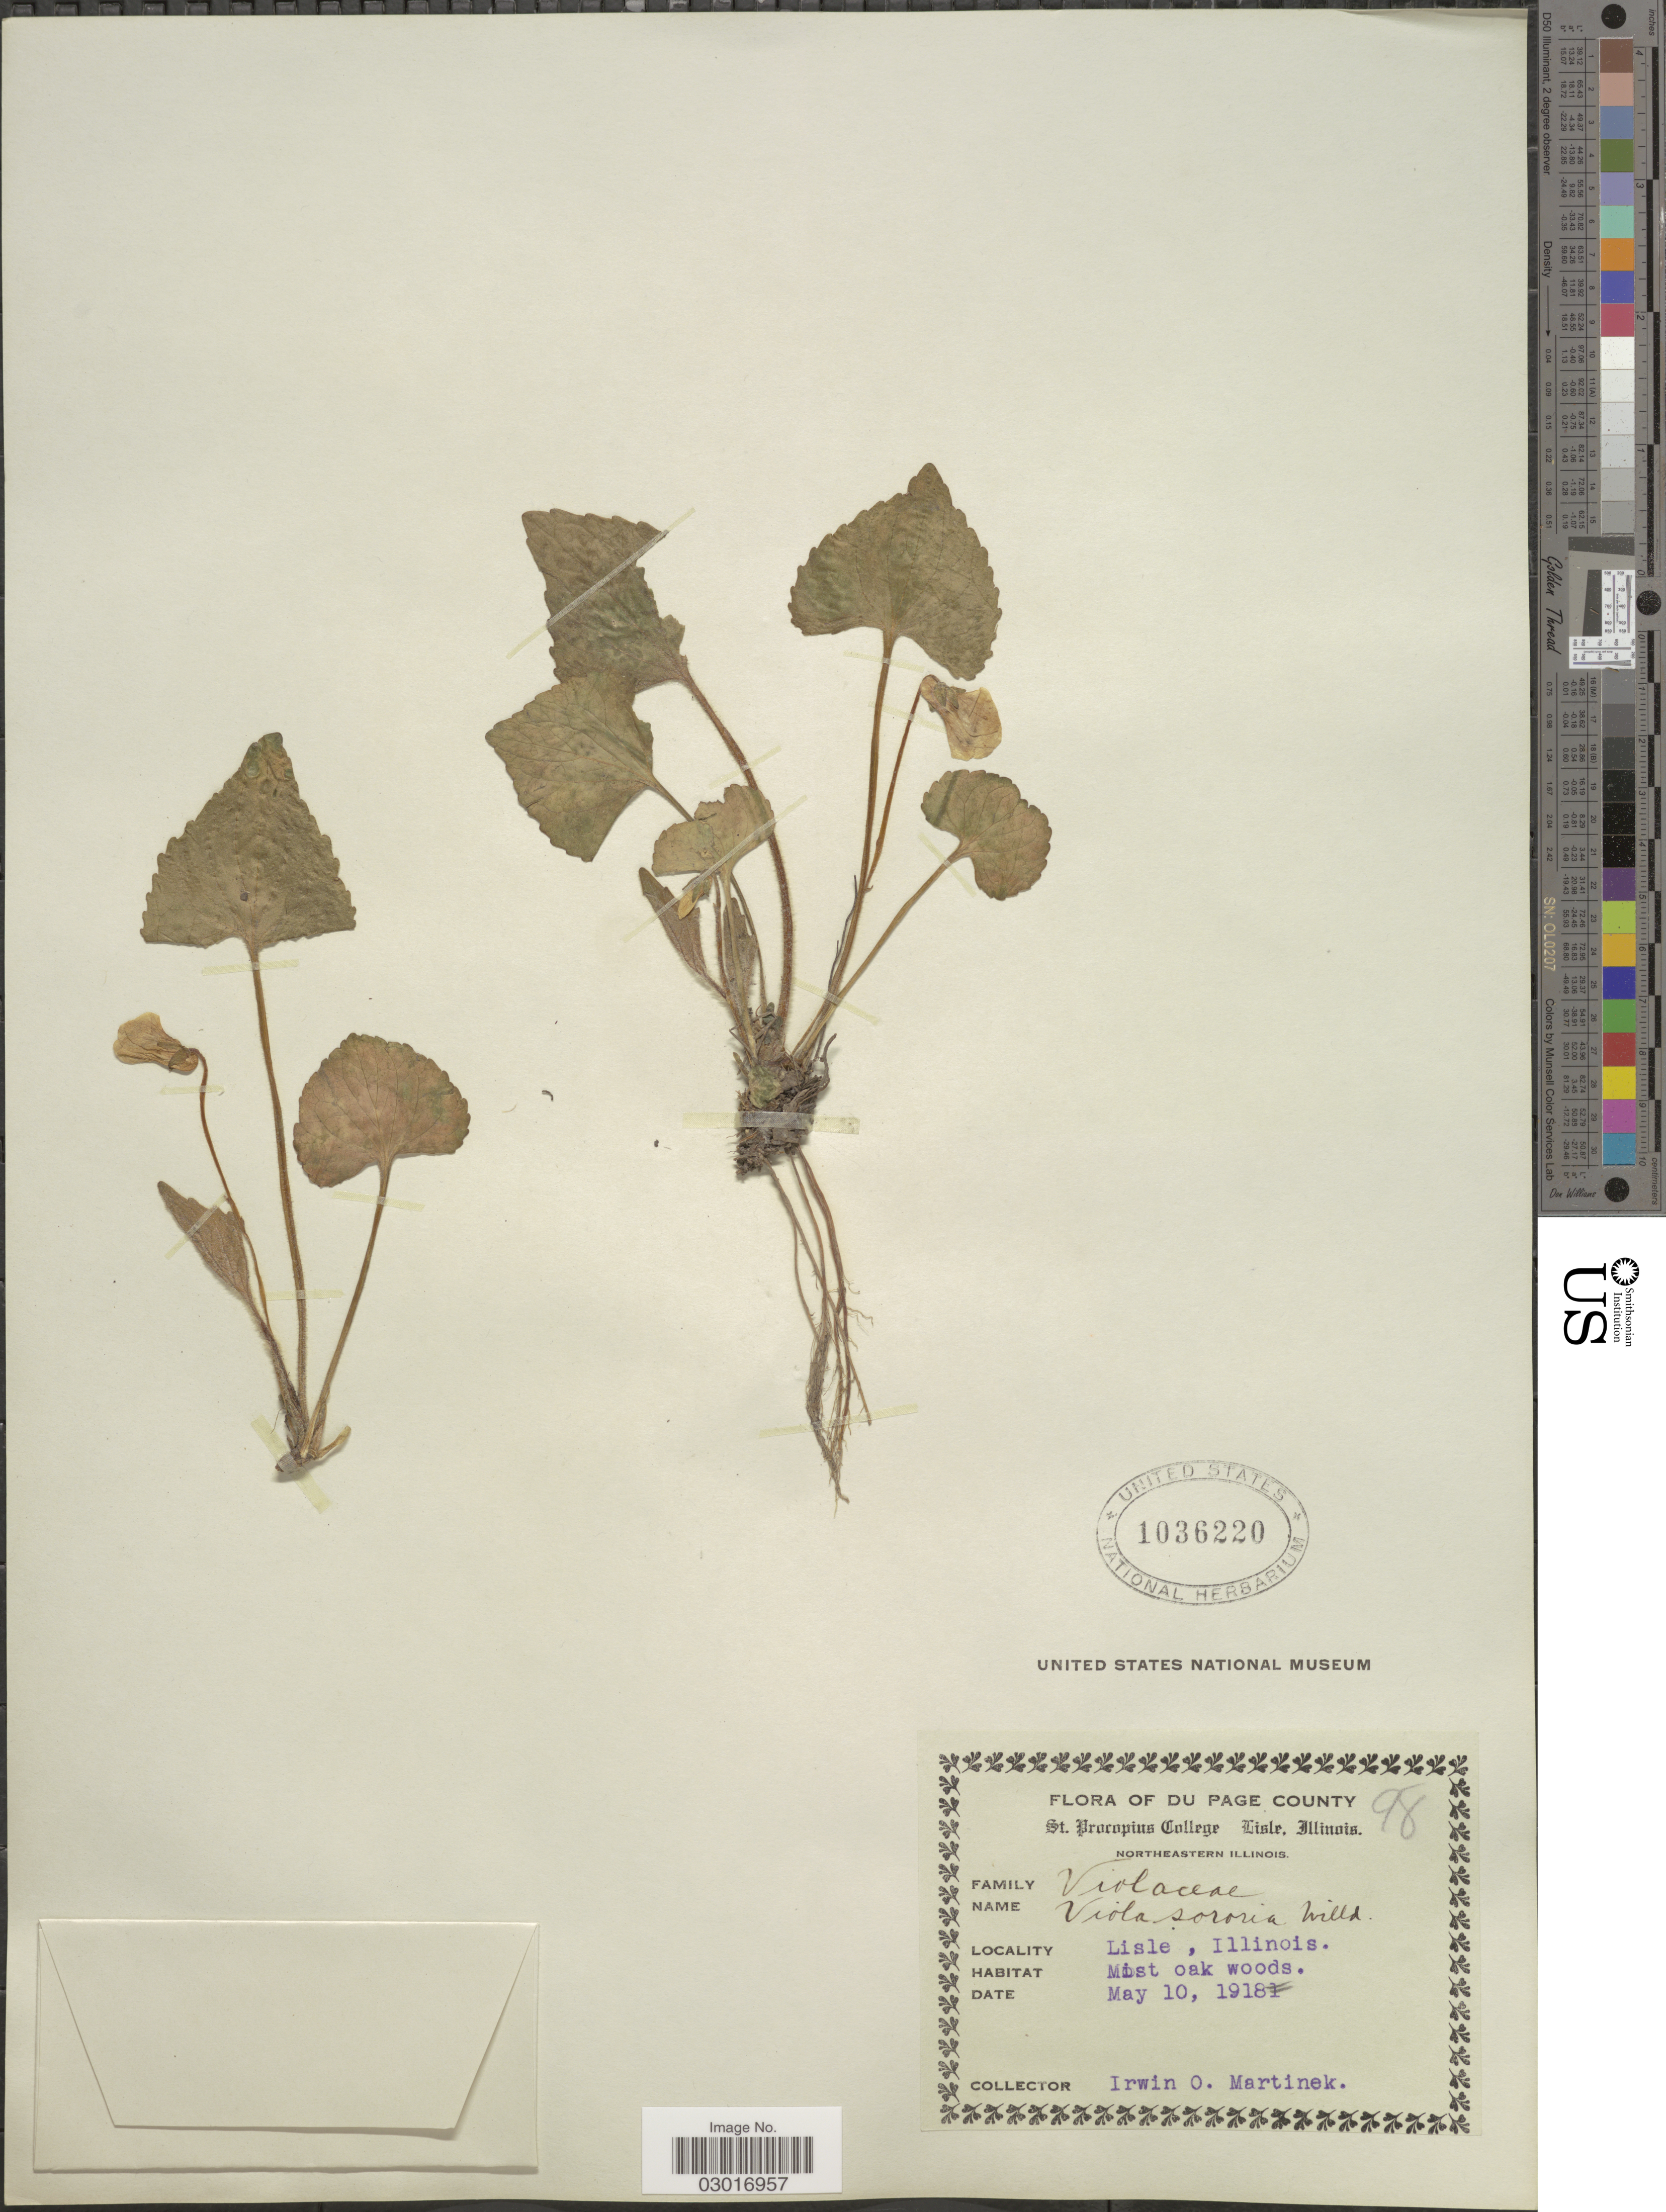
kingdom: Plantae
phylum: Tracheophyta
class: Magnoliopsida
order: Malpighiales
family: Violaceae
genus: Viola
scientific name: Viola sororia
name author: Willd.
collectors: I. Martinek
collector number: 98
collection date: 1918-05-10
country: United States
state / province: Illinois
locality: Du Page County, Lisle.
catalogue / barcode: US 1036220